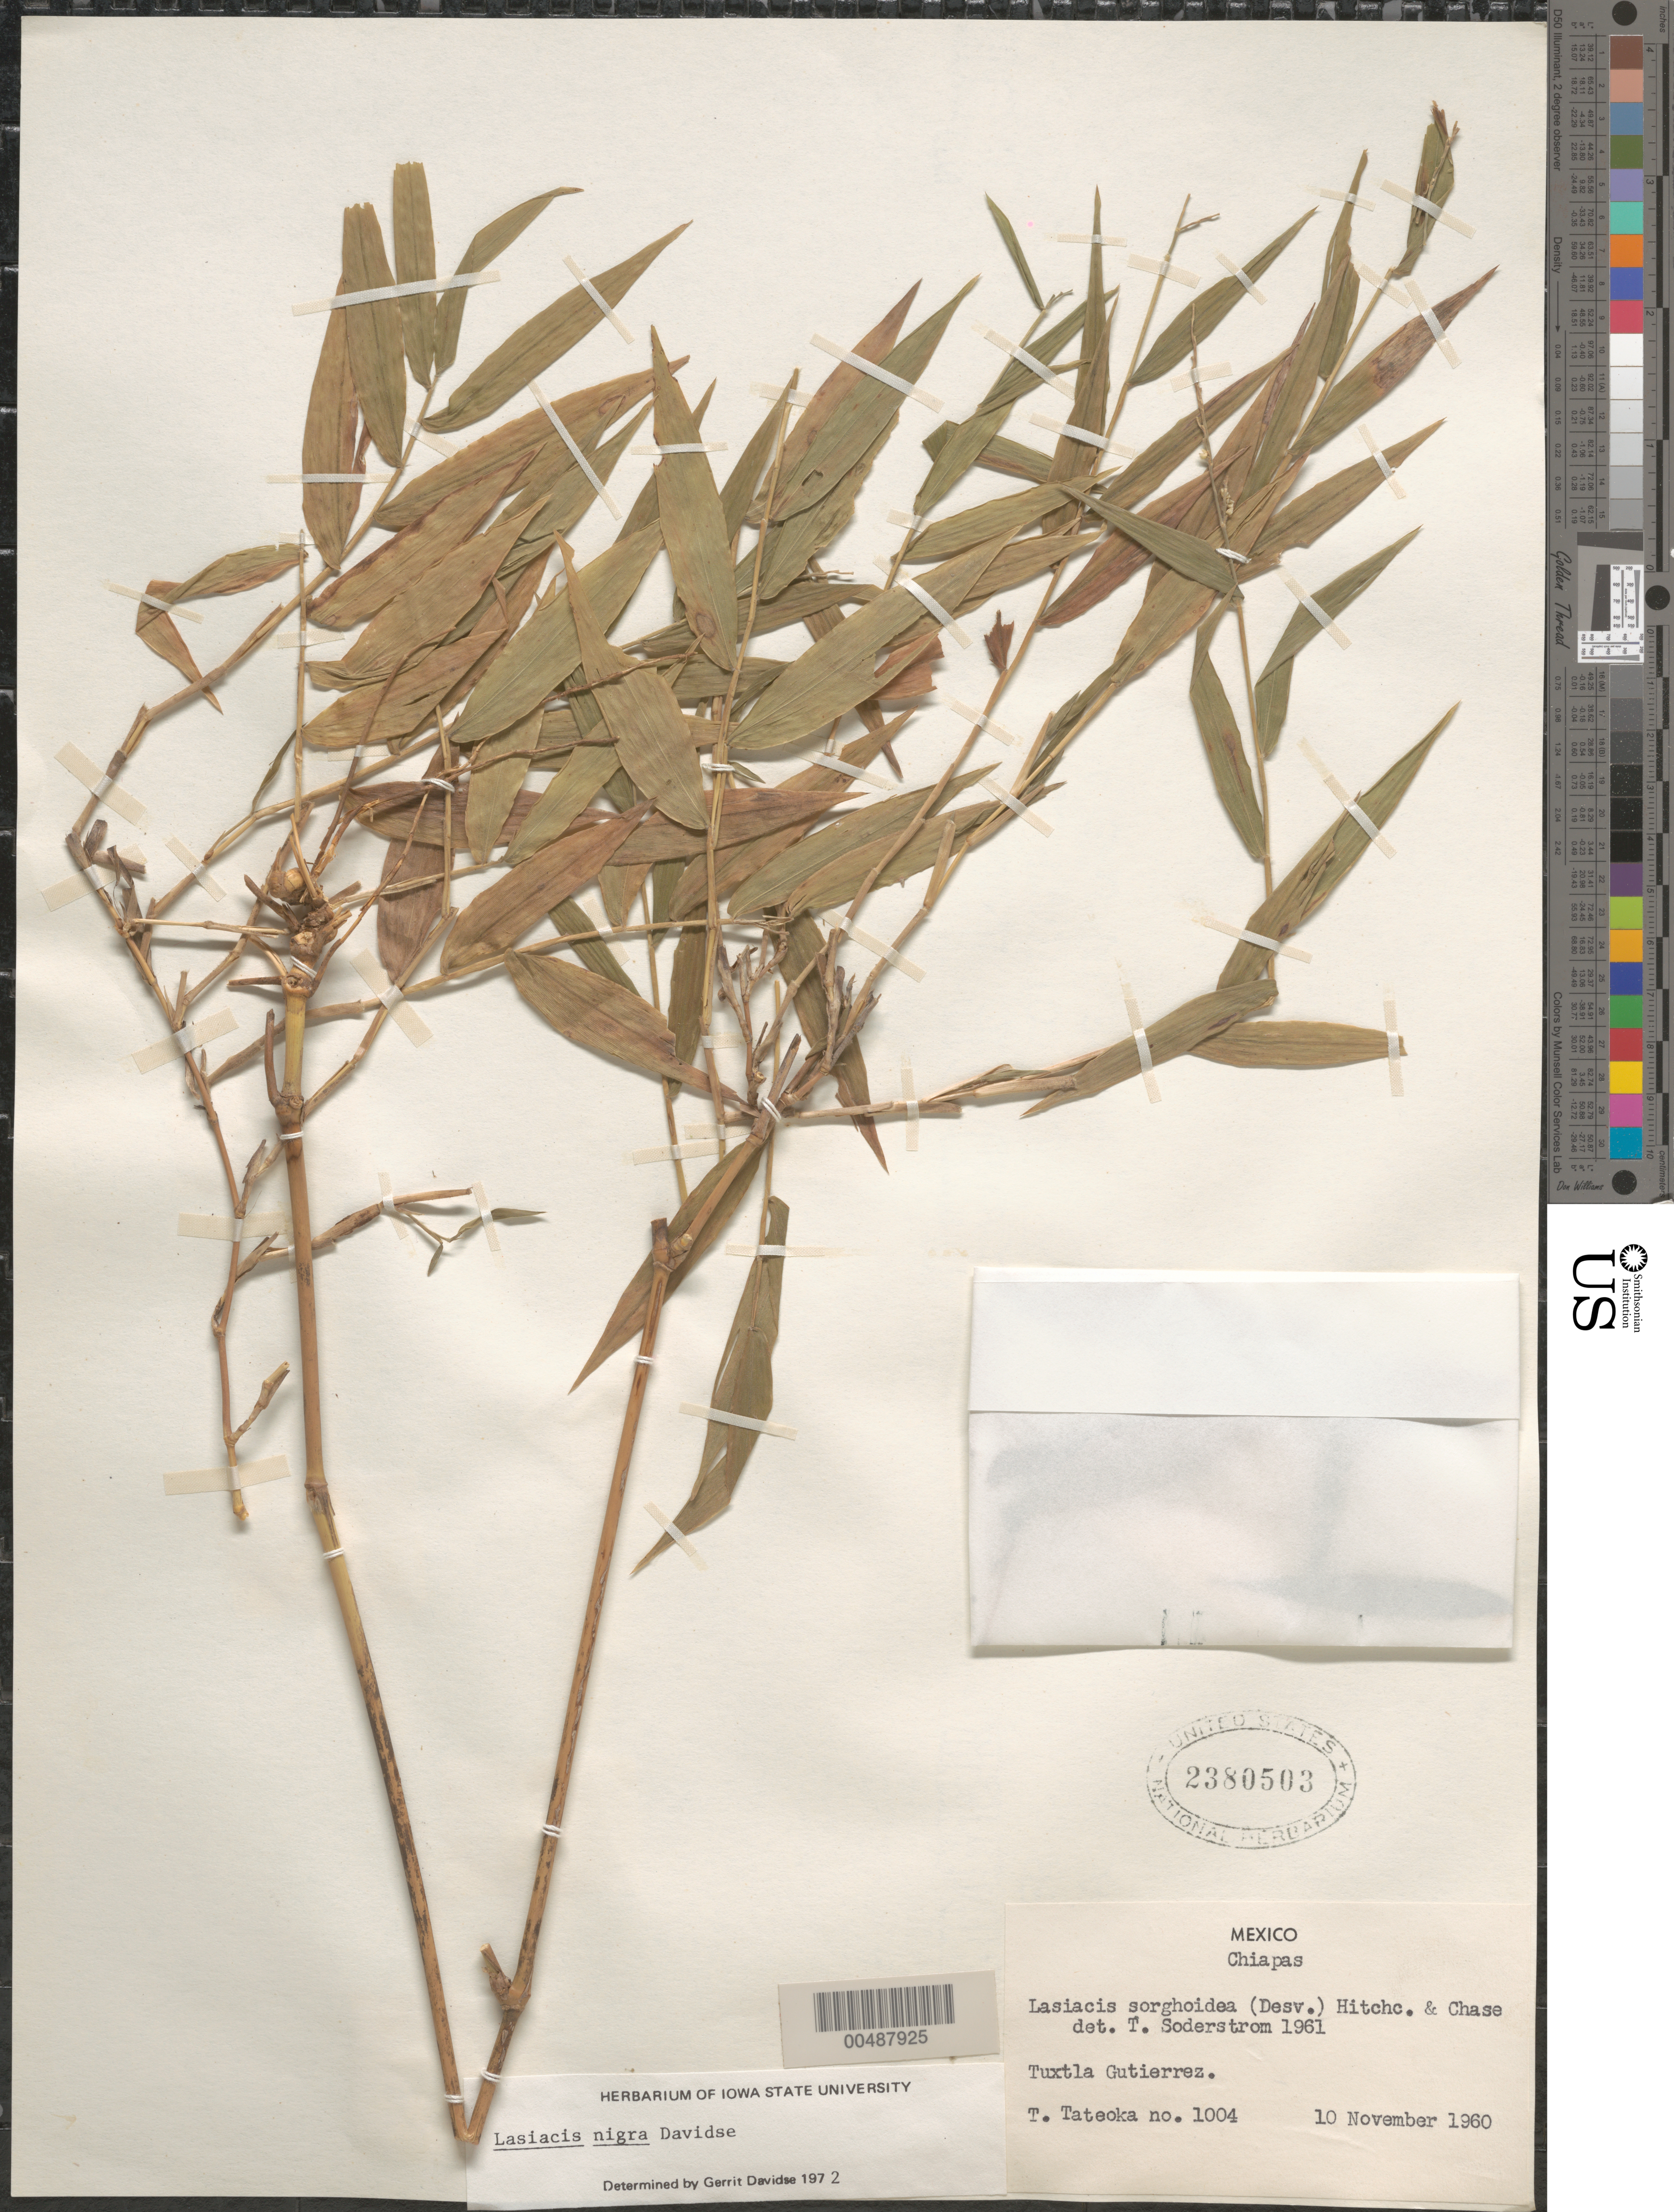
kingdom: Plantae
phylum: Tracheophyta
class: Liliopsida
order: Poales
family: Poaceae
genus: Lasiacis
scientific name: Lasiacis maxonii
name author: Swallen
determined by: Davidse, Gerrit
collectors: T. Tateoka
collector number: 1004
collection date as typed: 10 Nov 1960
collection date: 1960-11-10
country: Mexico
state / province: Chiapas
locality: Tuxtla Gutierrez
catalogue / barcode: US 2380503